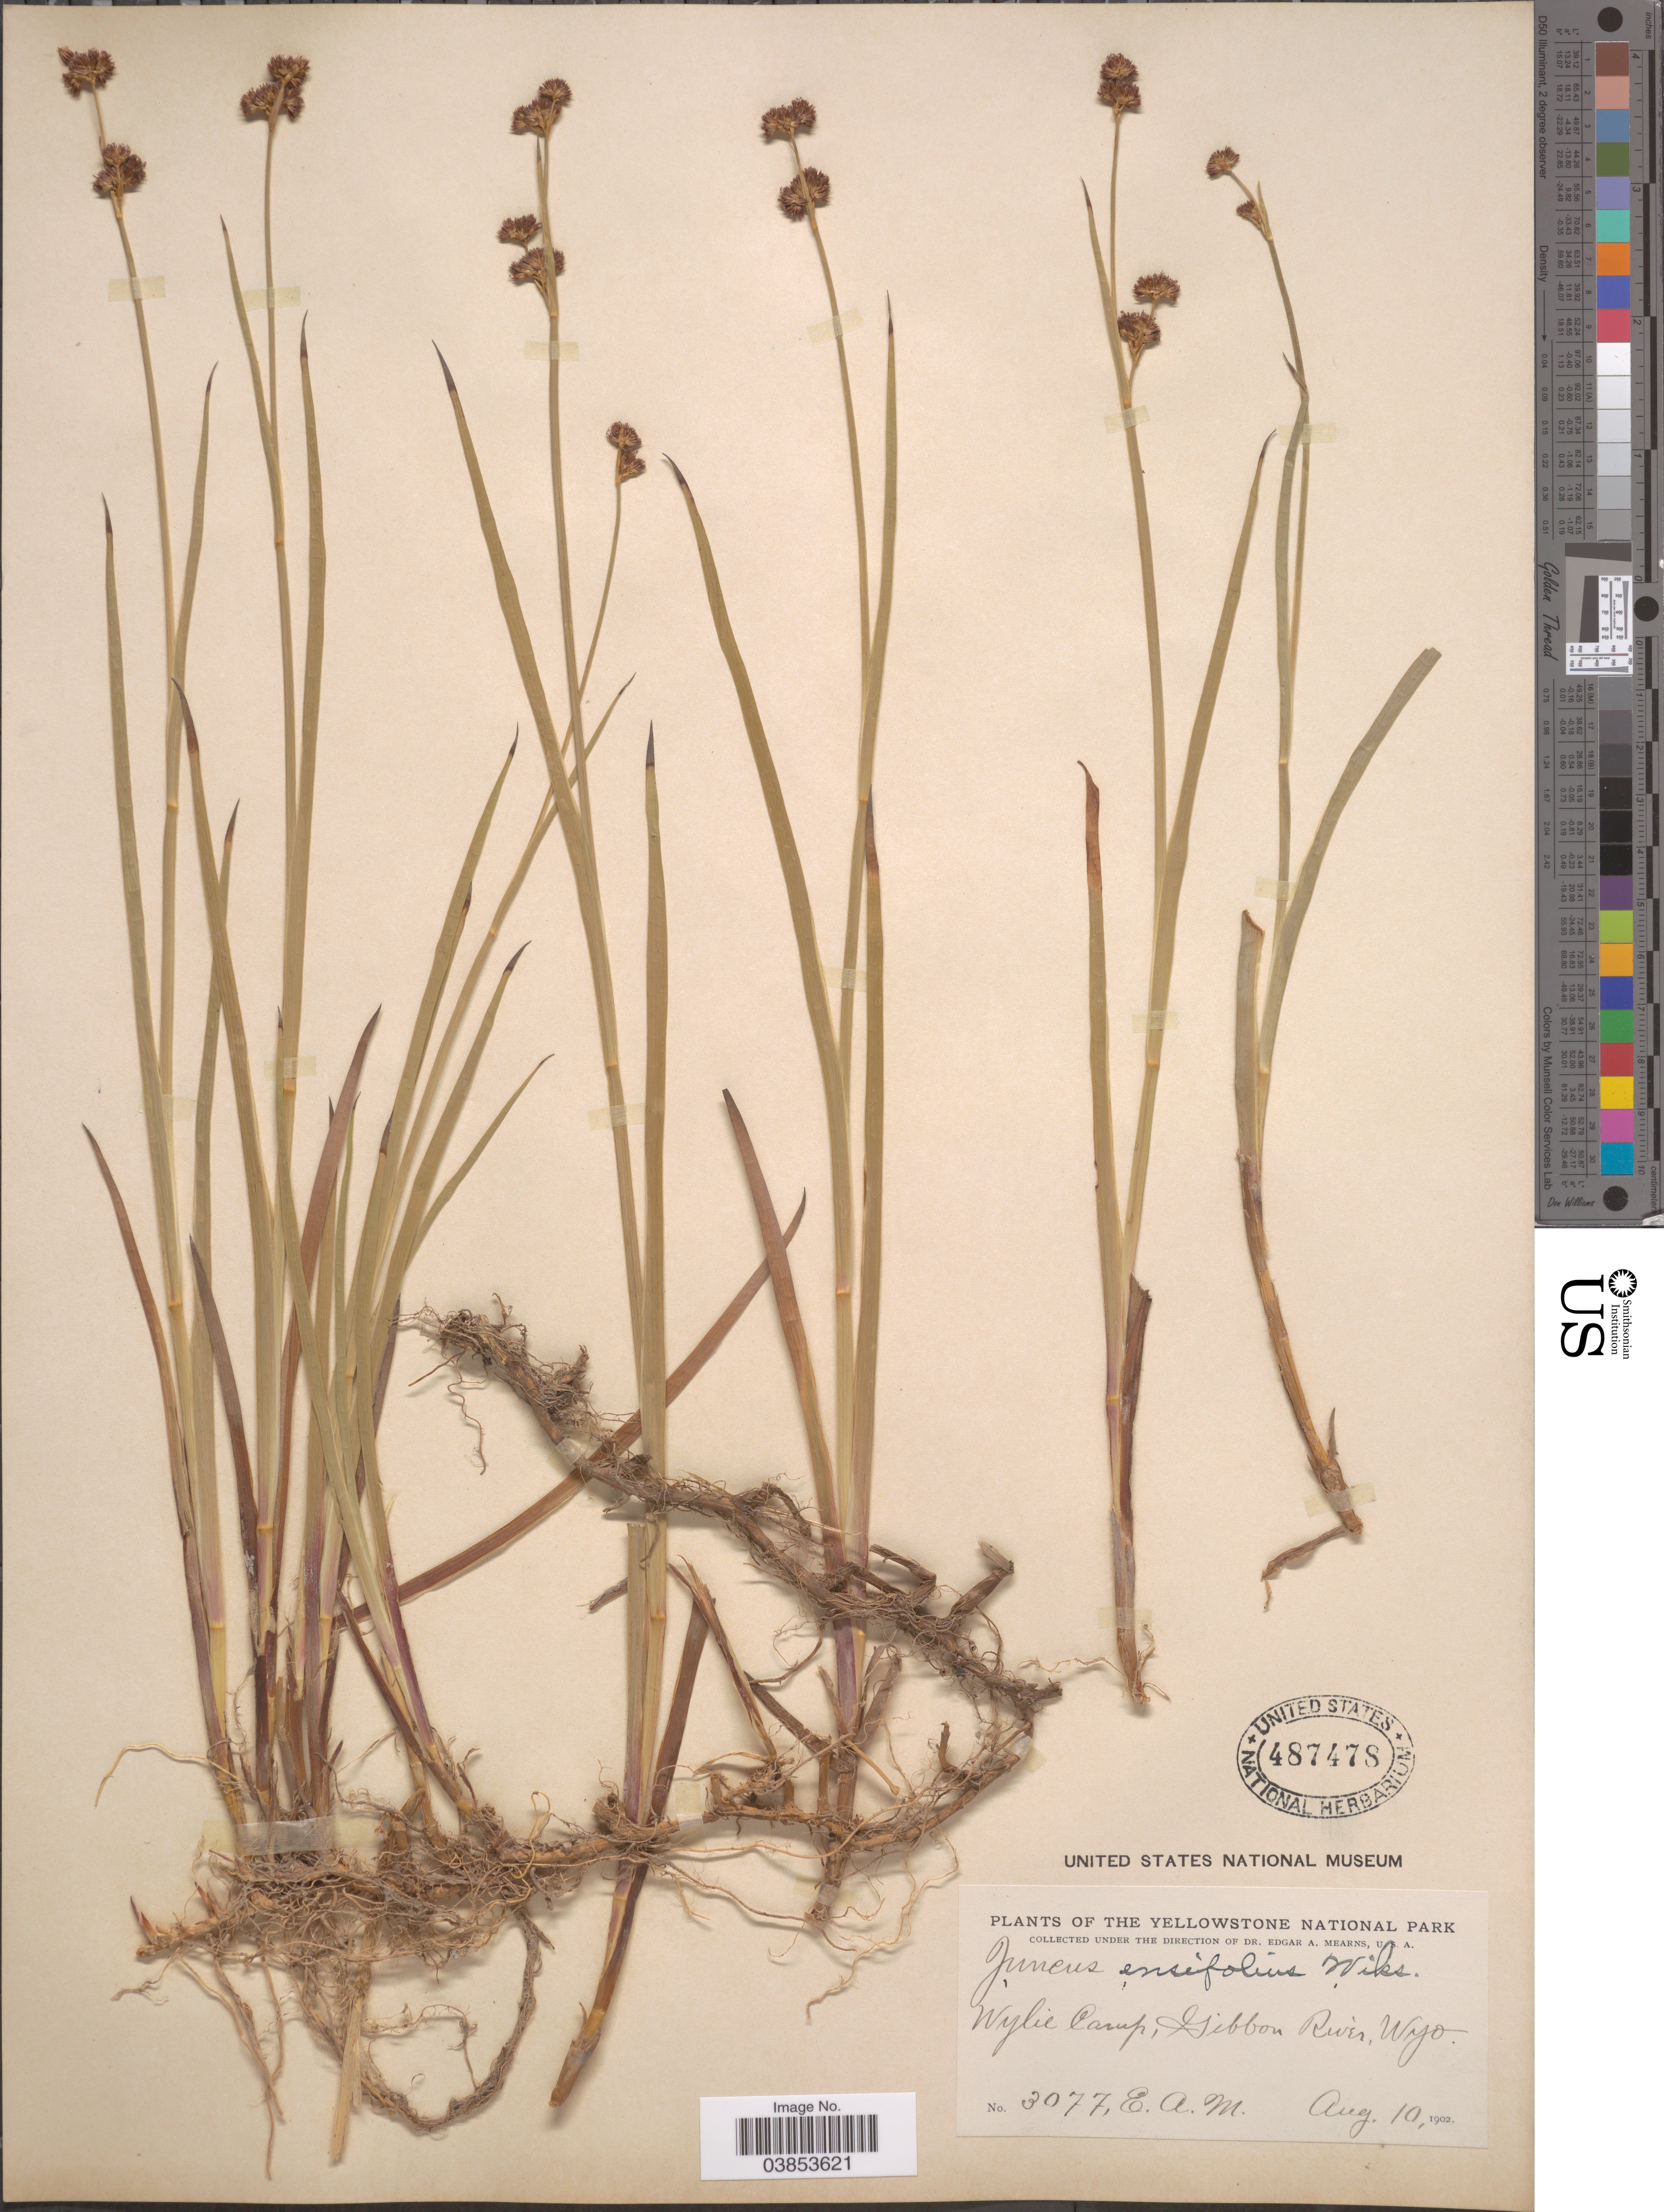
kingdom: Plantae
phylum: Tracheophyta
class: Liliopsida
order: Poales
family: Juncaceae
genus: Juncus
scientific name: Juncus ensifolius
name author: Wikstr.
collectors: E. A. Mearns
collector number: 3077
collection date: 1902-08-10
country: United States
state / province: Wyoming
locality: Yellowstone National Park. Wylie Camp, Gibbon River.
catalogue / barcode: US 487478